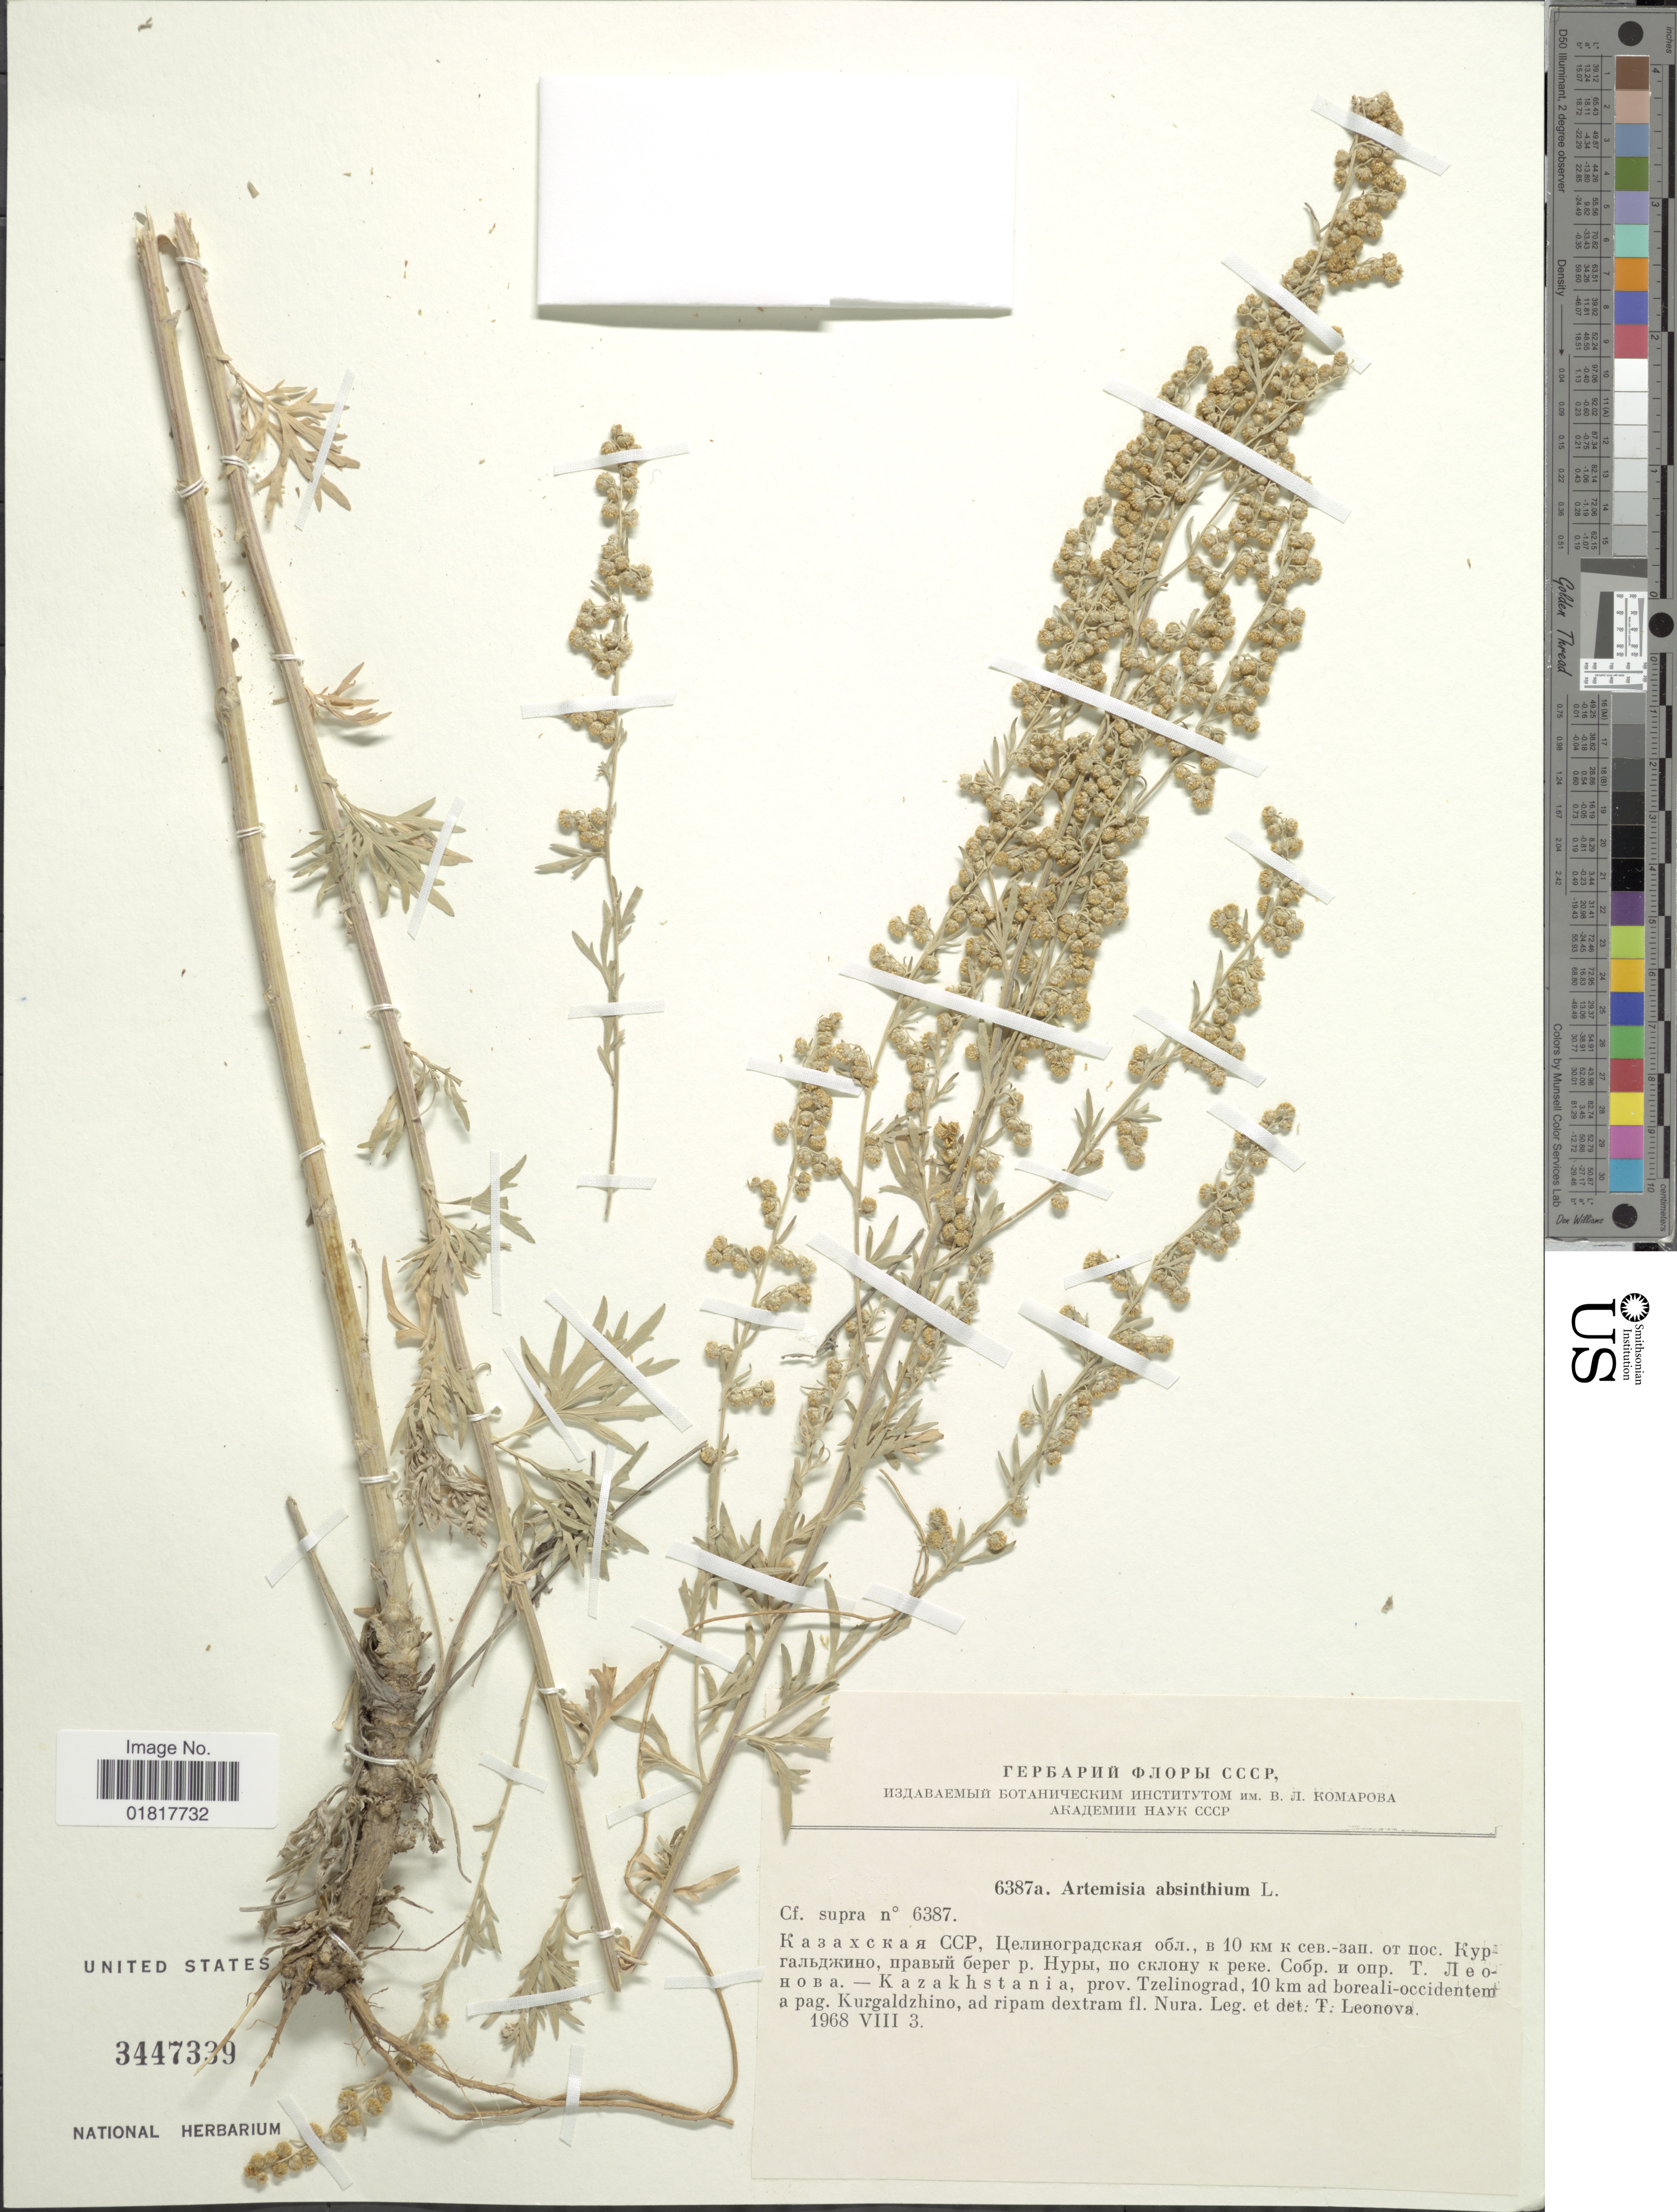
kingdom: Plantae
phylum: Tracheophyta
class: Magnoliopsida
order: Asterales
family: Asteraceae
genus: Artemisia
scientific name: Artemisia absinthium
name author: L.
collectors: T. Leonova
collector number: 6387a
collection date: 1968-08-03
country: Kazakhstan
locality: Kazakhstania, prov. Tzelinograd, 10 km ad boreali-ocidentem a pag. Kurgaldzhino, ad ripam dextram fl. Nura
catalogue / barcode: US 3447339